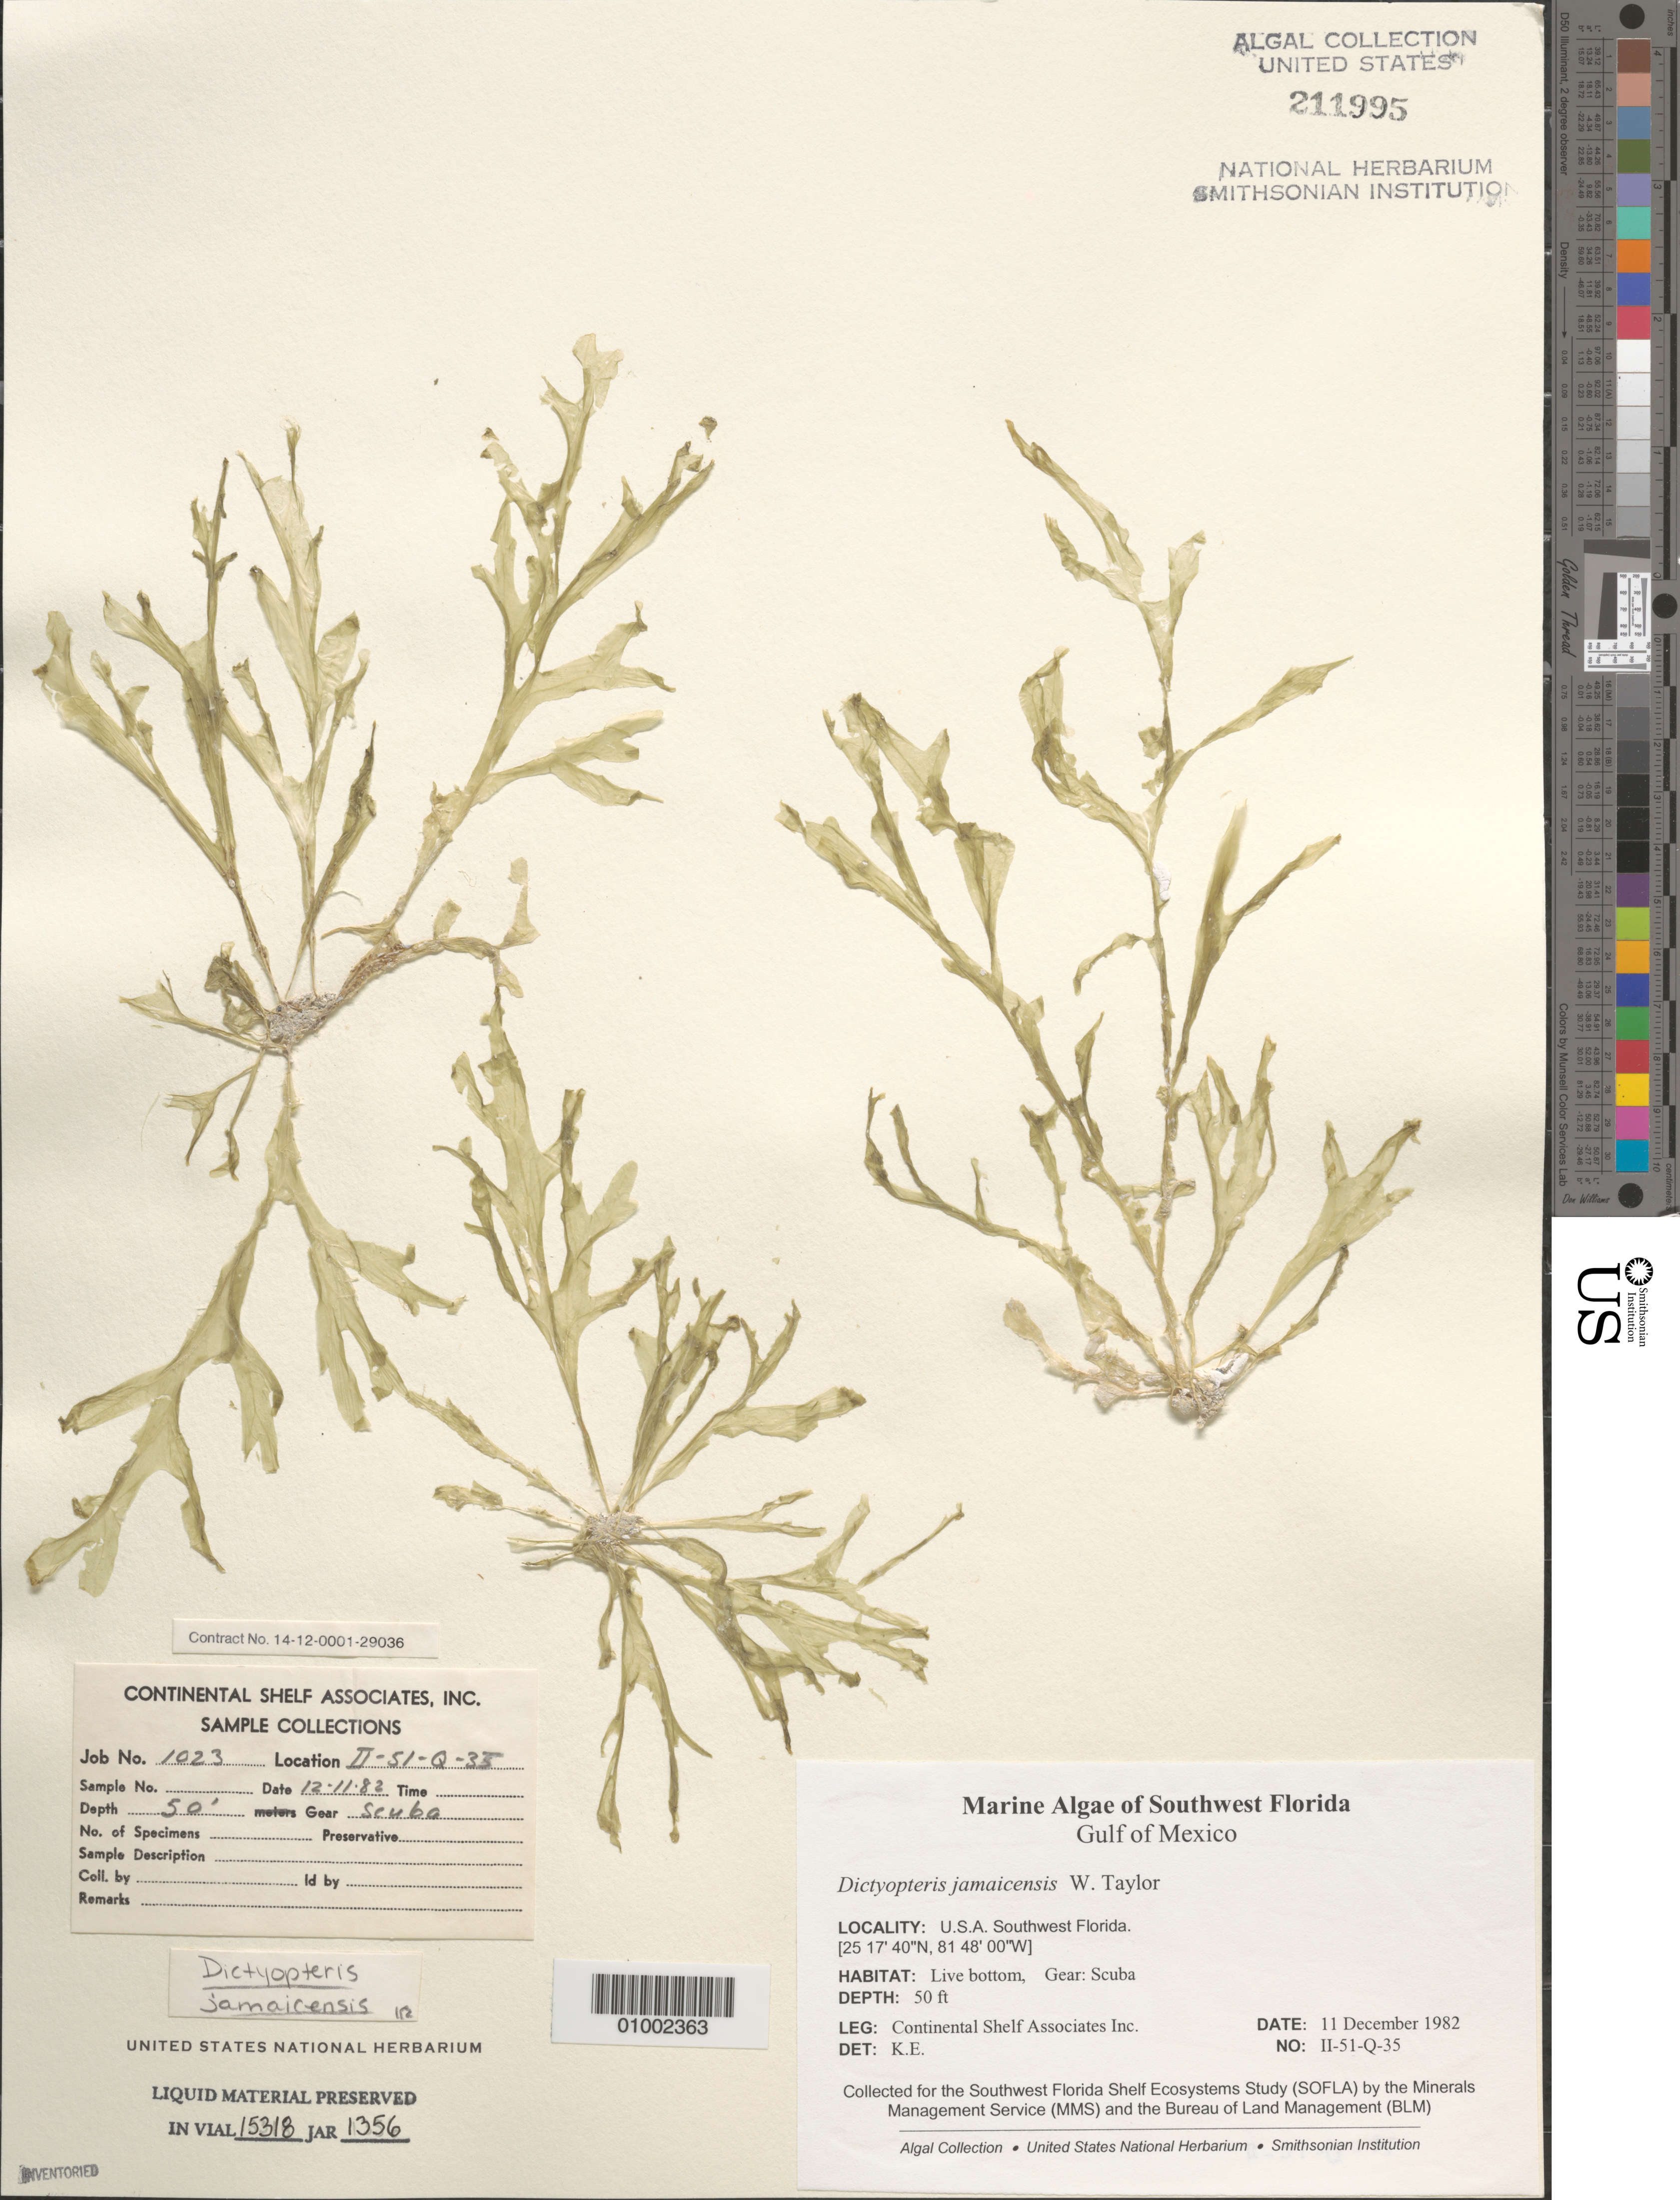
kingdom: Chromista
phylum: Ochrophyta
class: Phaeophyceae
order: Dictyotales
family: Dictyotaceae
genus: Dictyopteris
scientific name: Dictyopteris jamaicensis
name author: W.R. Taylor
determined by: E., K.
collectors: Continental Shelf Associates Inc.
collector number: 1023-II-51-Q-35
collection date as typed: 11 Dec 1982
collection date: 1982-12-11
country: United States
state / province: Florida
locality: Gulf of Mexico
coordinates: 35 17'40"N, 81 48"00"W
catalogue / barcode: US 211995